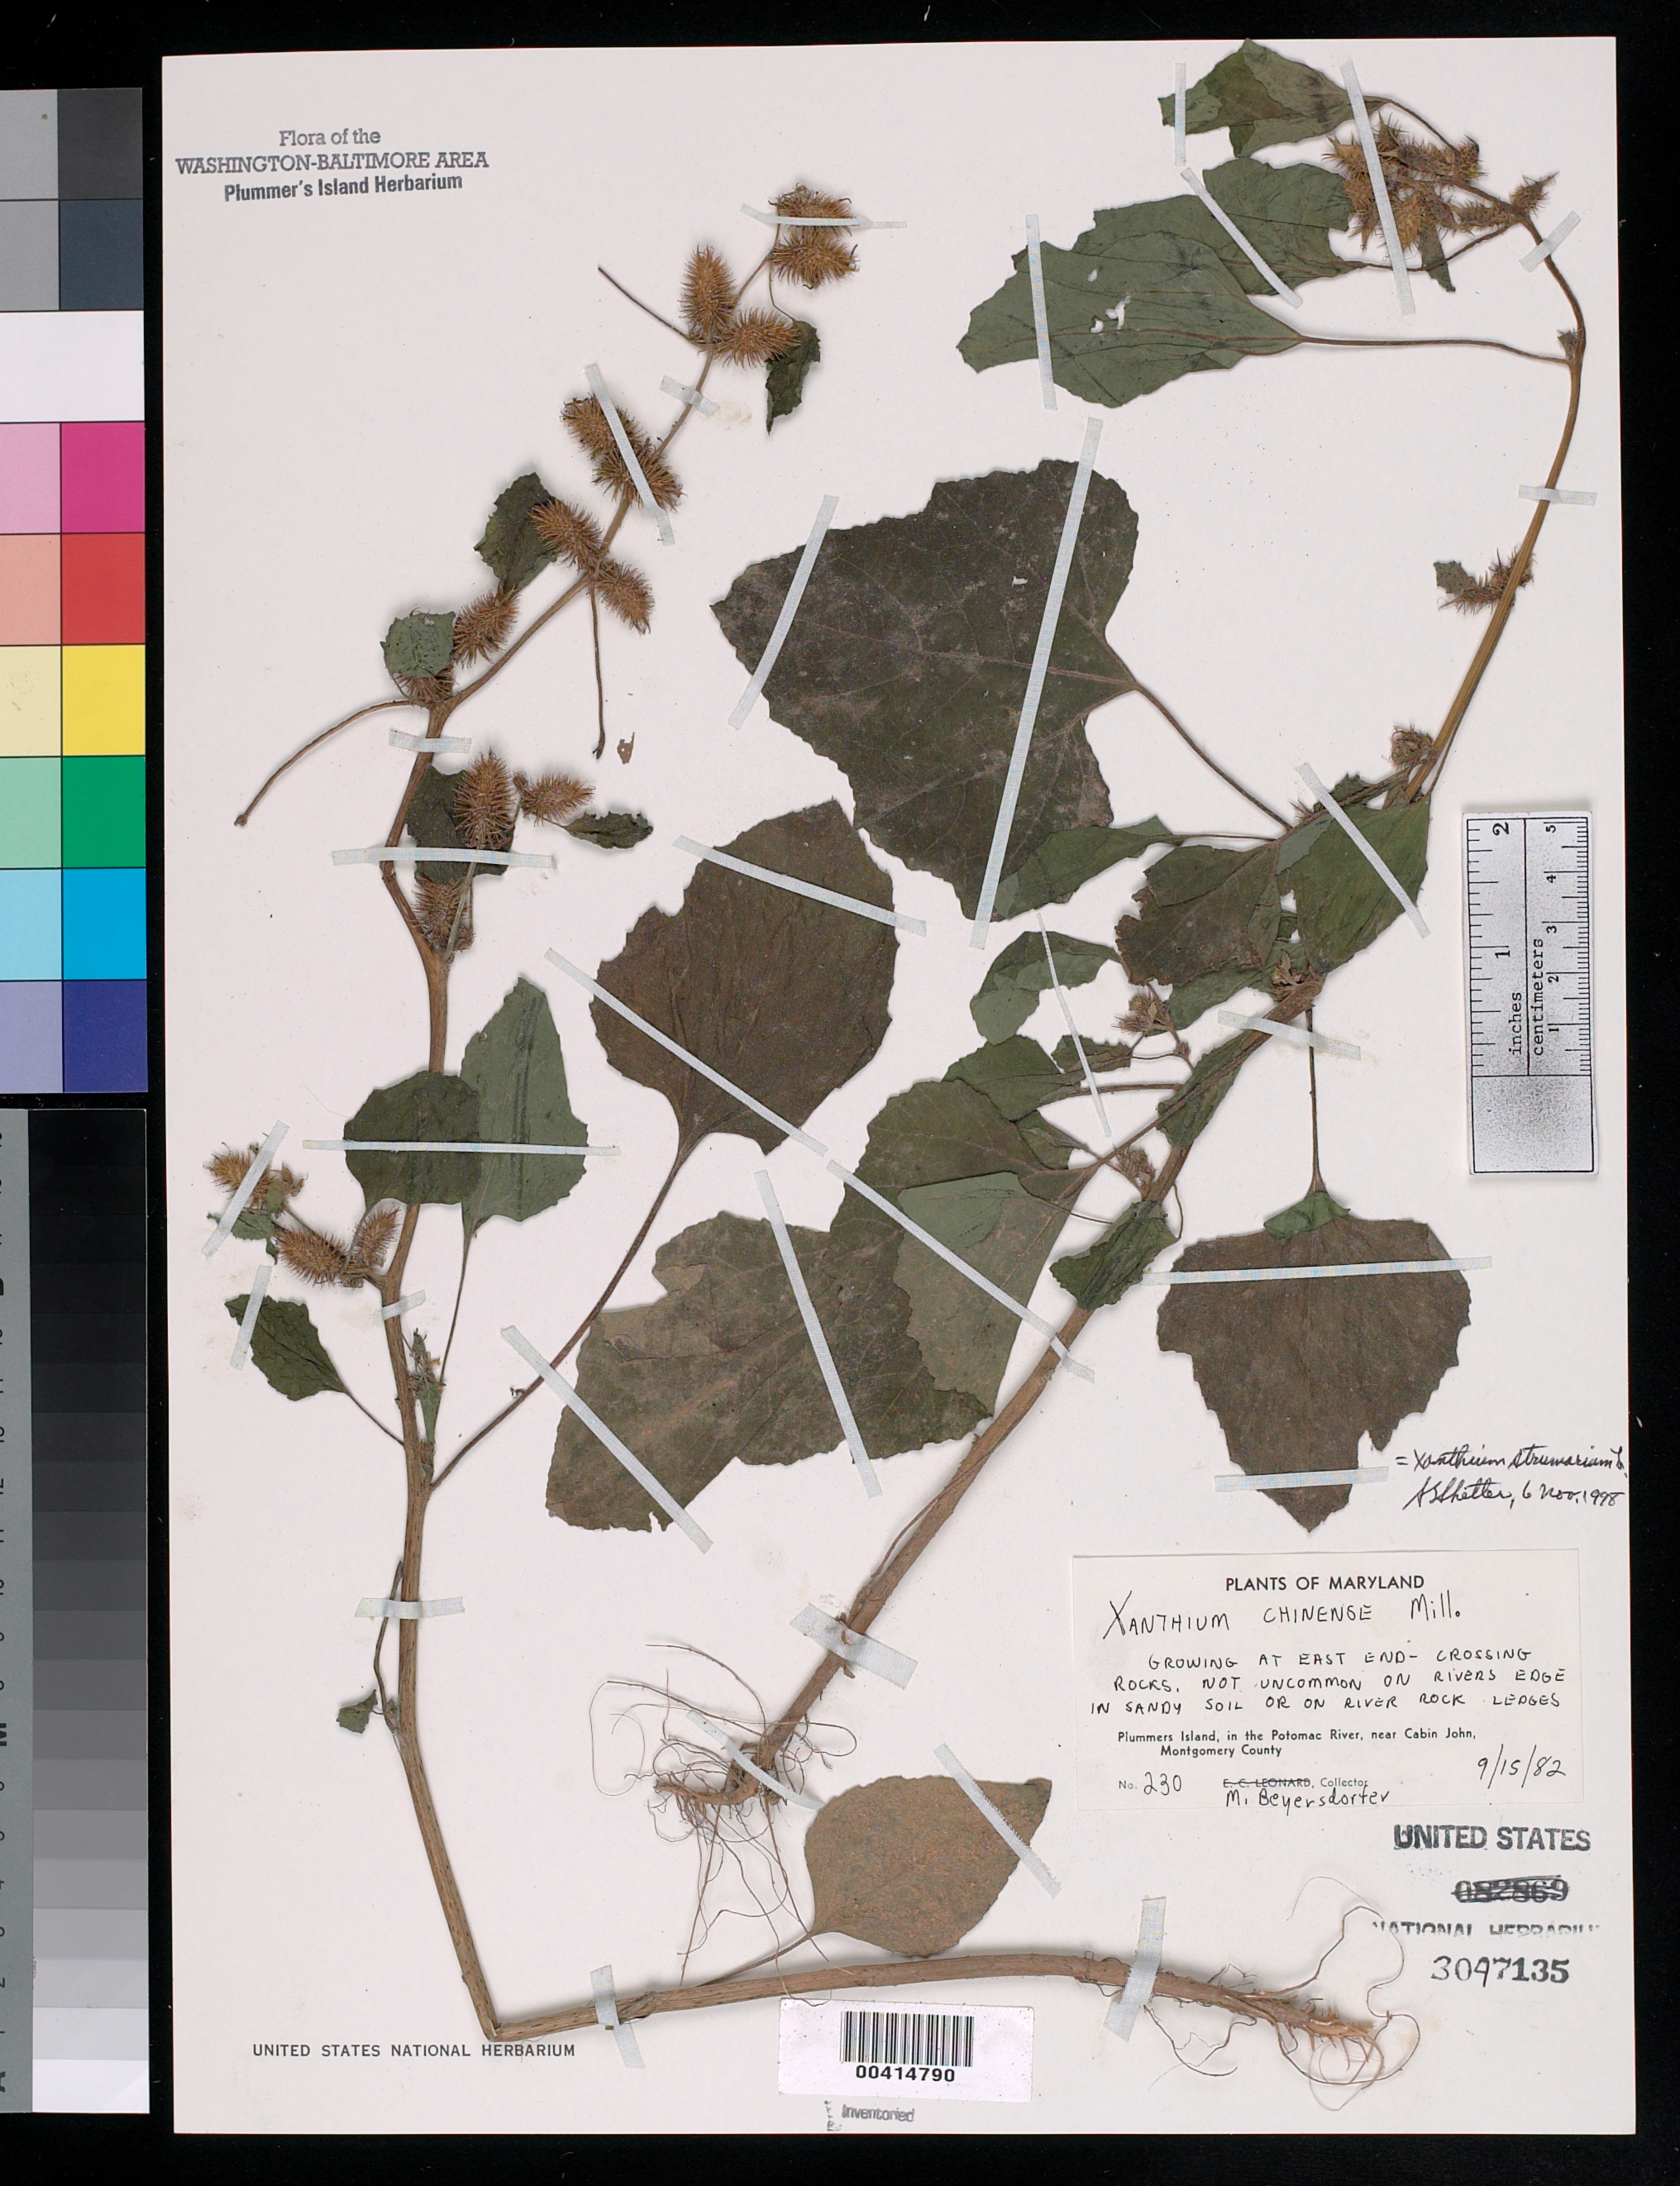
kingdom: Plantae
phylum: Tracheophyta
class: Magnoliopsida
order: Asterales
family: Asteraceae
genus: Xanthium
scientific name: Xanthium strumarium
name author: L.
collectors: M. Beyersdorfer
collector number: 230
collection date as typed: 15 Sep 1982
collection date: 1982-09-15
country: United States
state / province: Maryland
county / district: Montgomery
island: Plummers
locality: Plummer's Island; east end - crossing rocks Plummers Island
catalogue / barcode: US 3047135